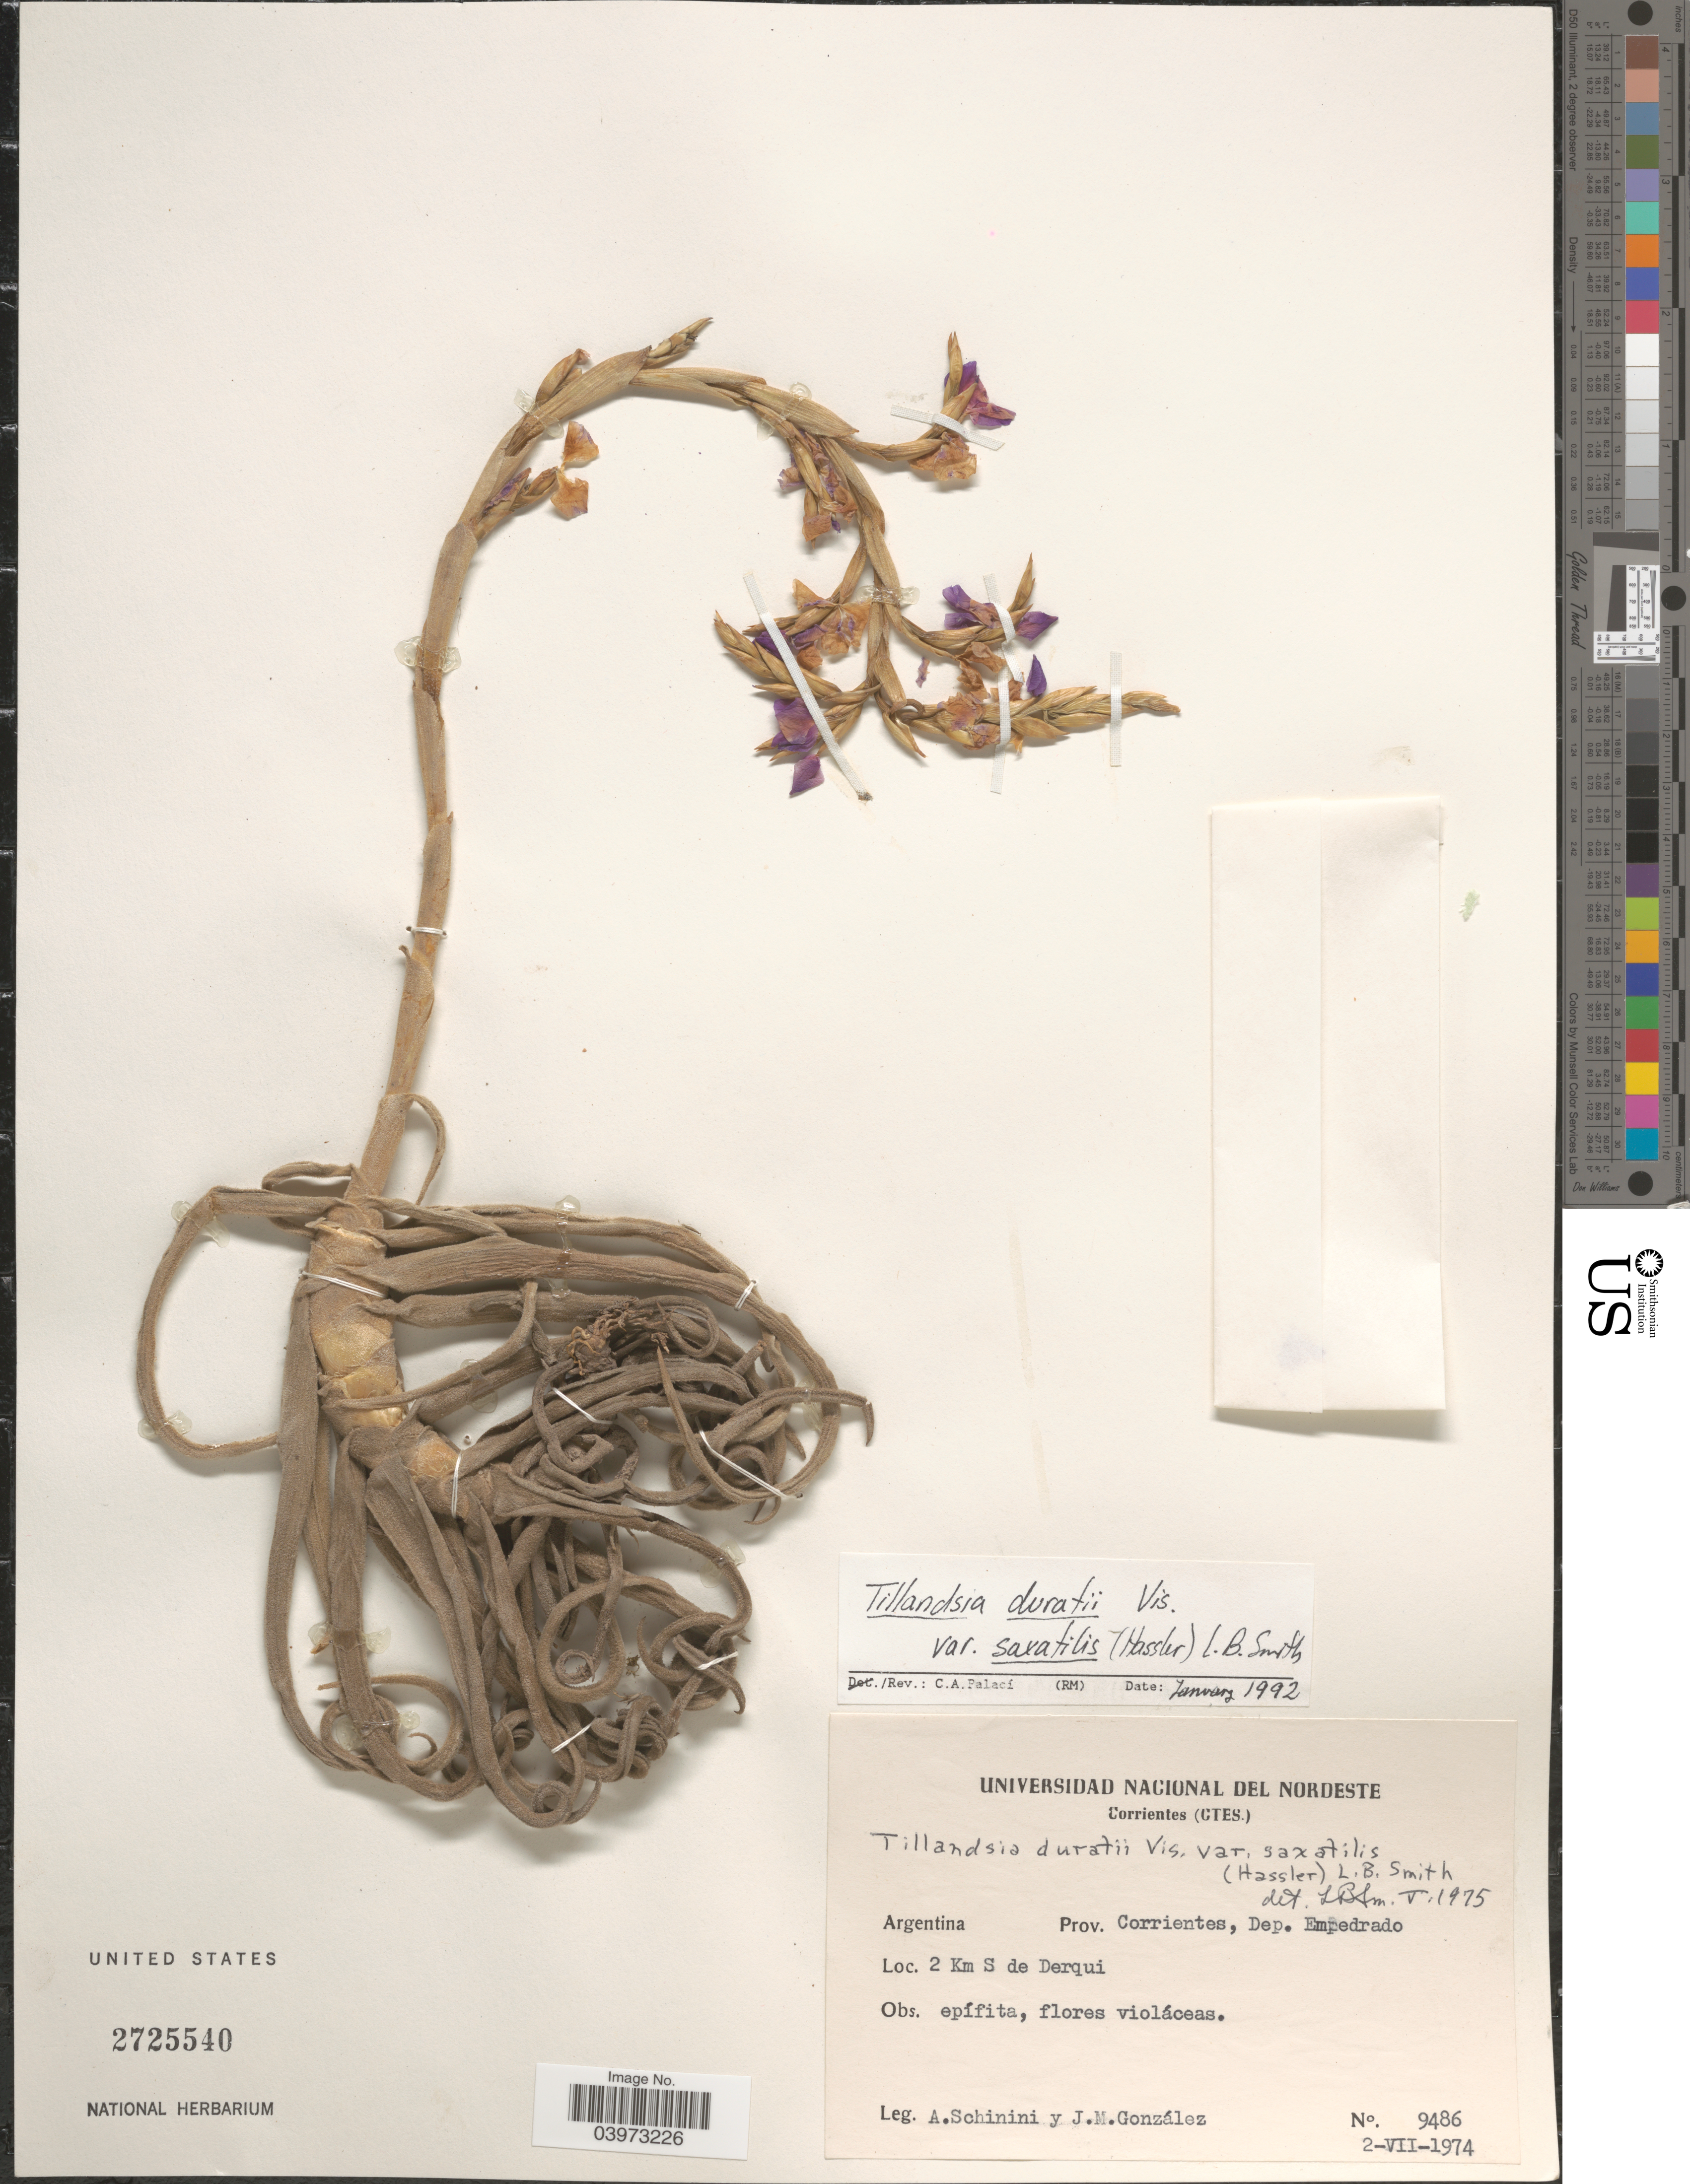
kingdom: Plantae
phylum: Tracheophyta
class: Liliopsida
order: Poales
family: Bromeliaceae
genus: Tillandsia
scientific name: Tillandsia duratii var. saxitilis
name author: (Hassl.) L.B. Sm.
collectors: A. Schinini & J. M. Gonzalez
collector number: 9486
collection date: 1974-07-02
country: Argentina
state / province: Corrientes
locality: Dep. Empedrado. 2 Km S de Derqui.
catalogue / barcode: US 2725540